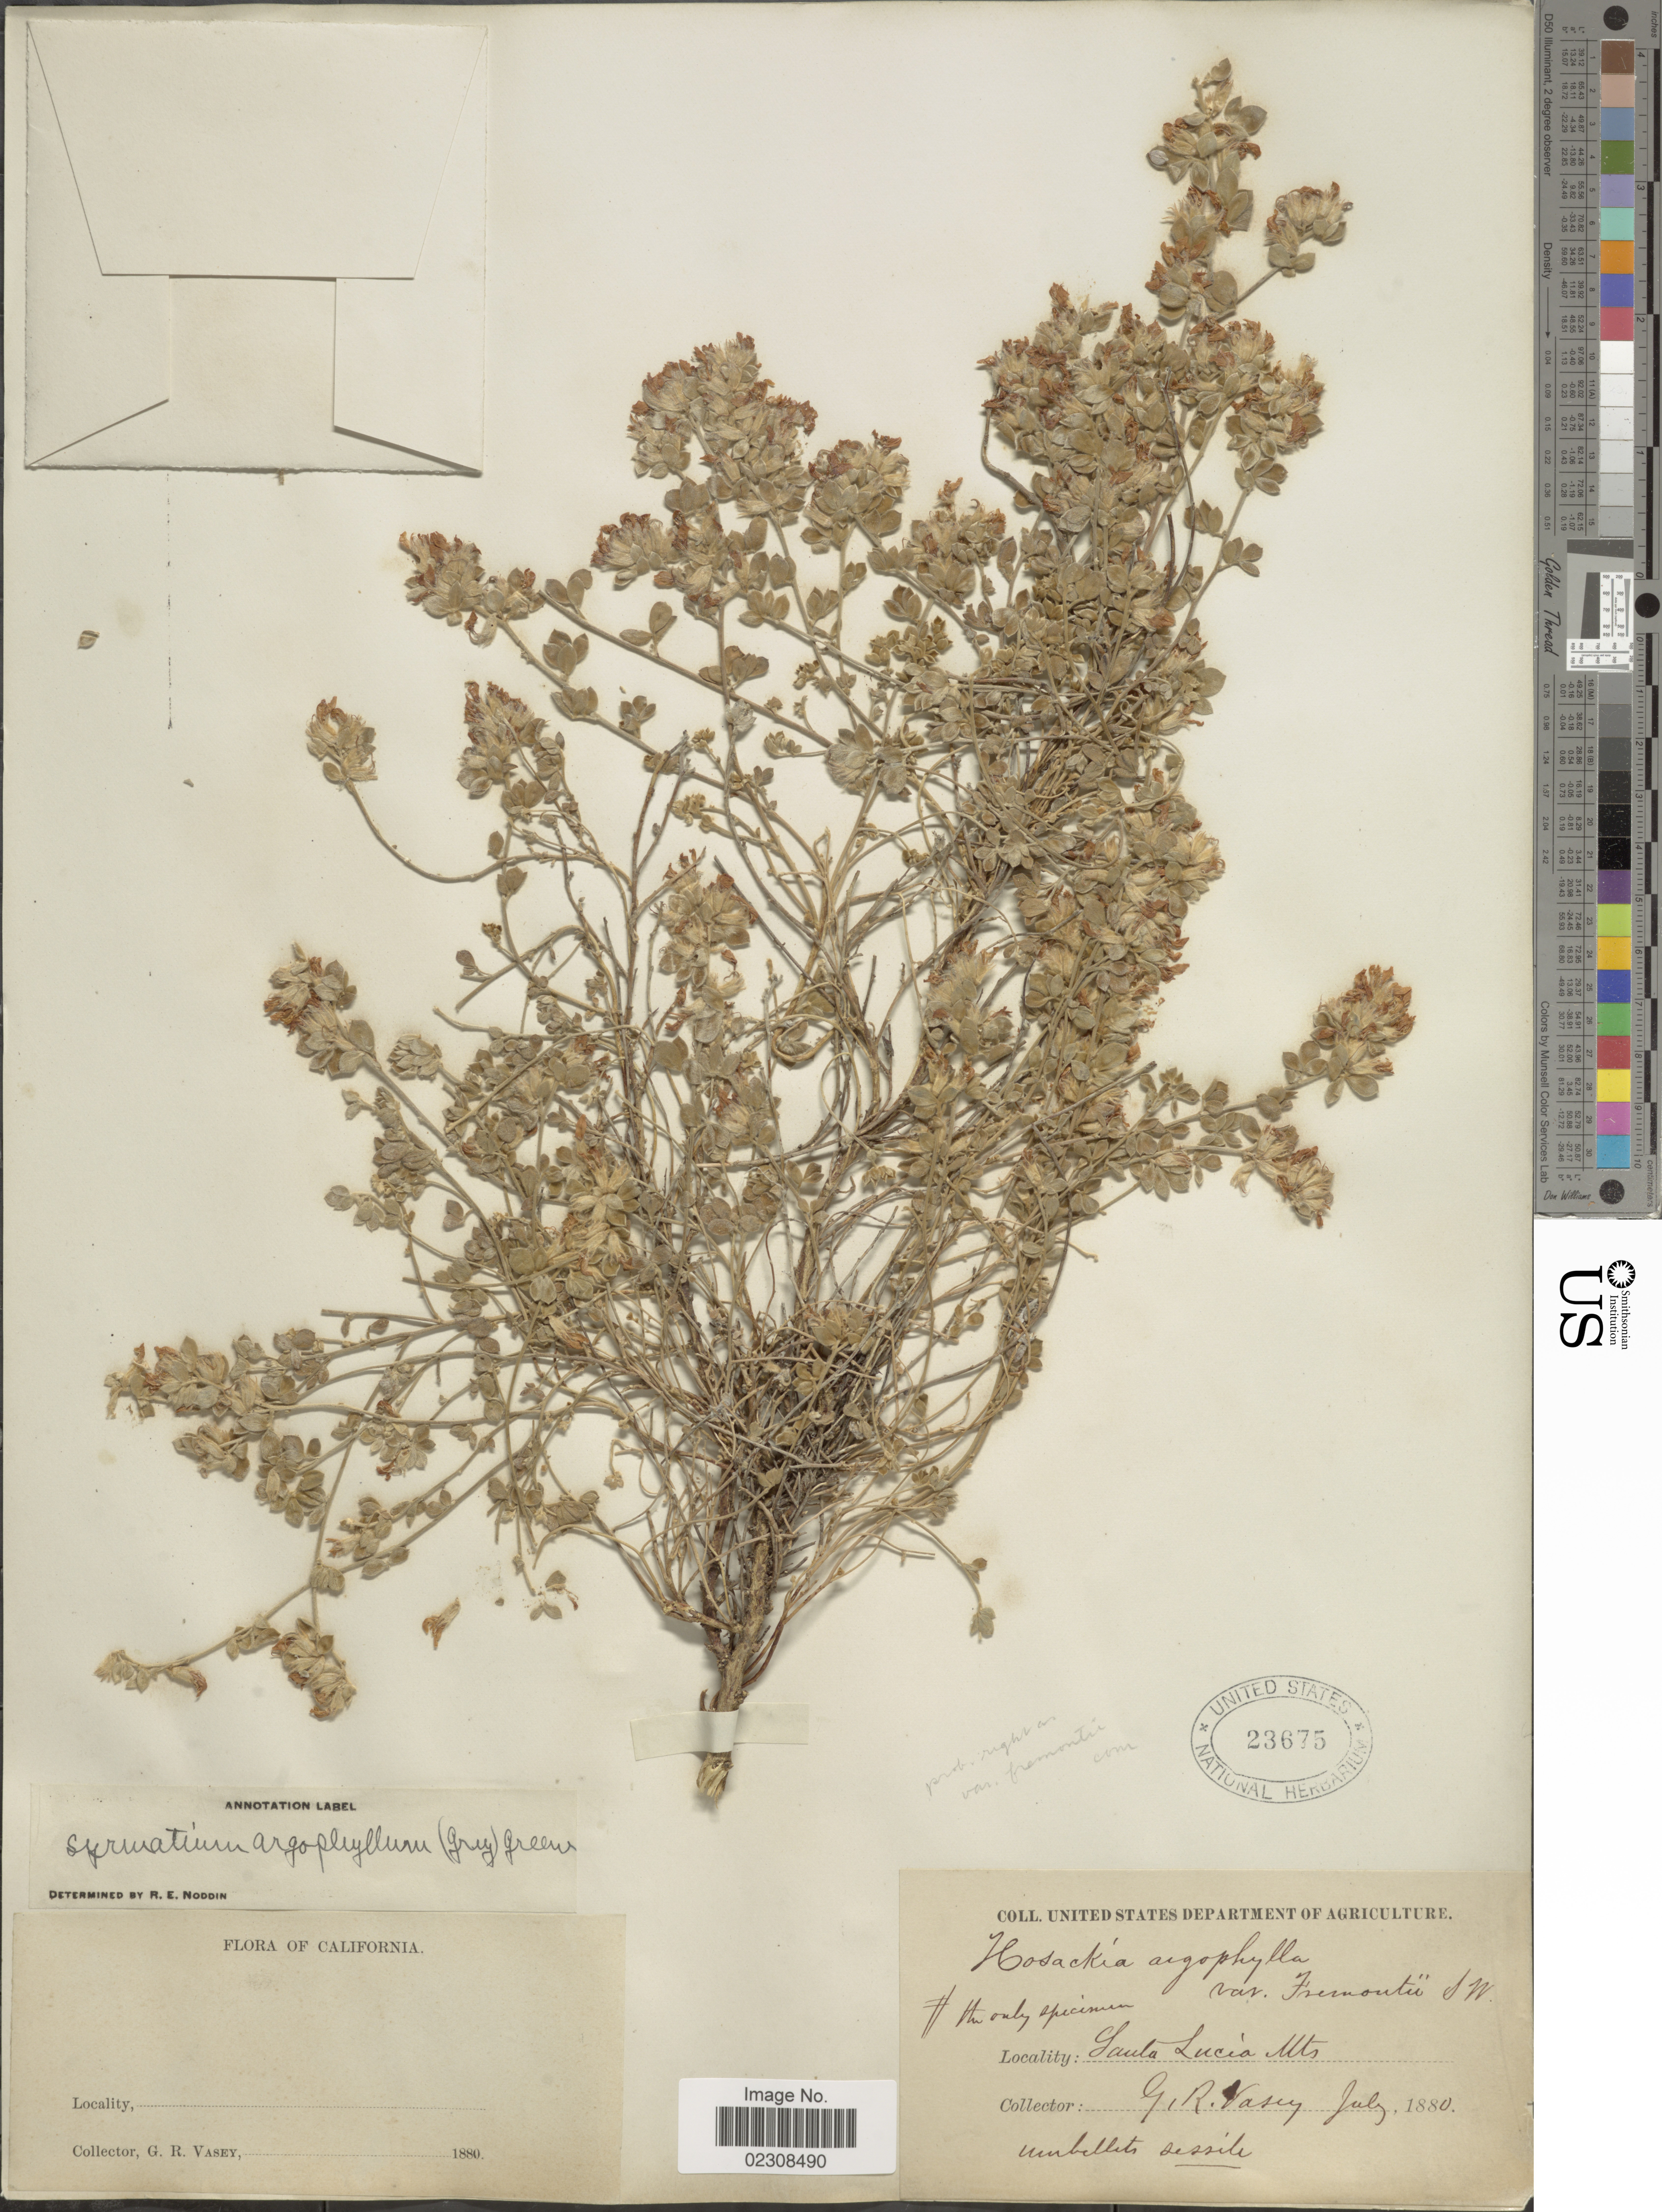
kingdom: Plantae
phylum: Tracheophyta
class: Magnoliopsida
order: Fabales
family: Fabaceae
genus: Syrmatium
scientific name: Syrmatium argophyllum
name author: (A. Gray) Greene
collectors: G. R. Vasey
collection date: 1880-07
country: United States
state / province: California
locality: Santa Lucia Mts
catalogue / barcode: US 23675